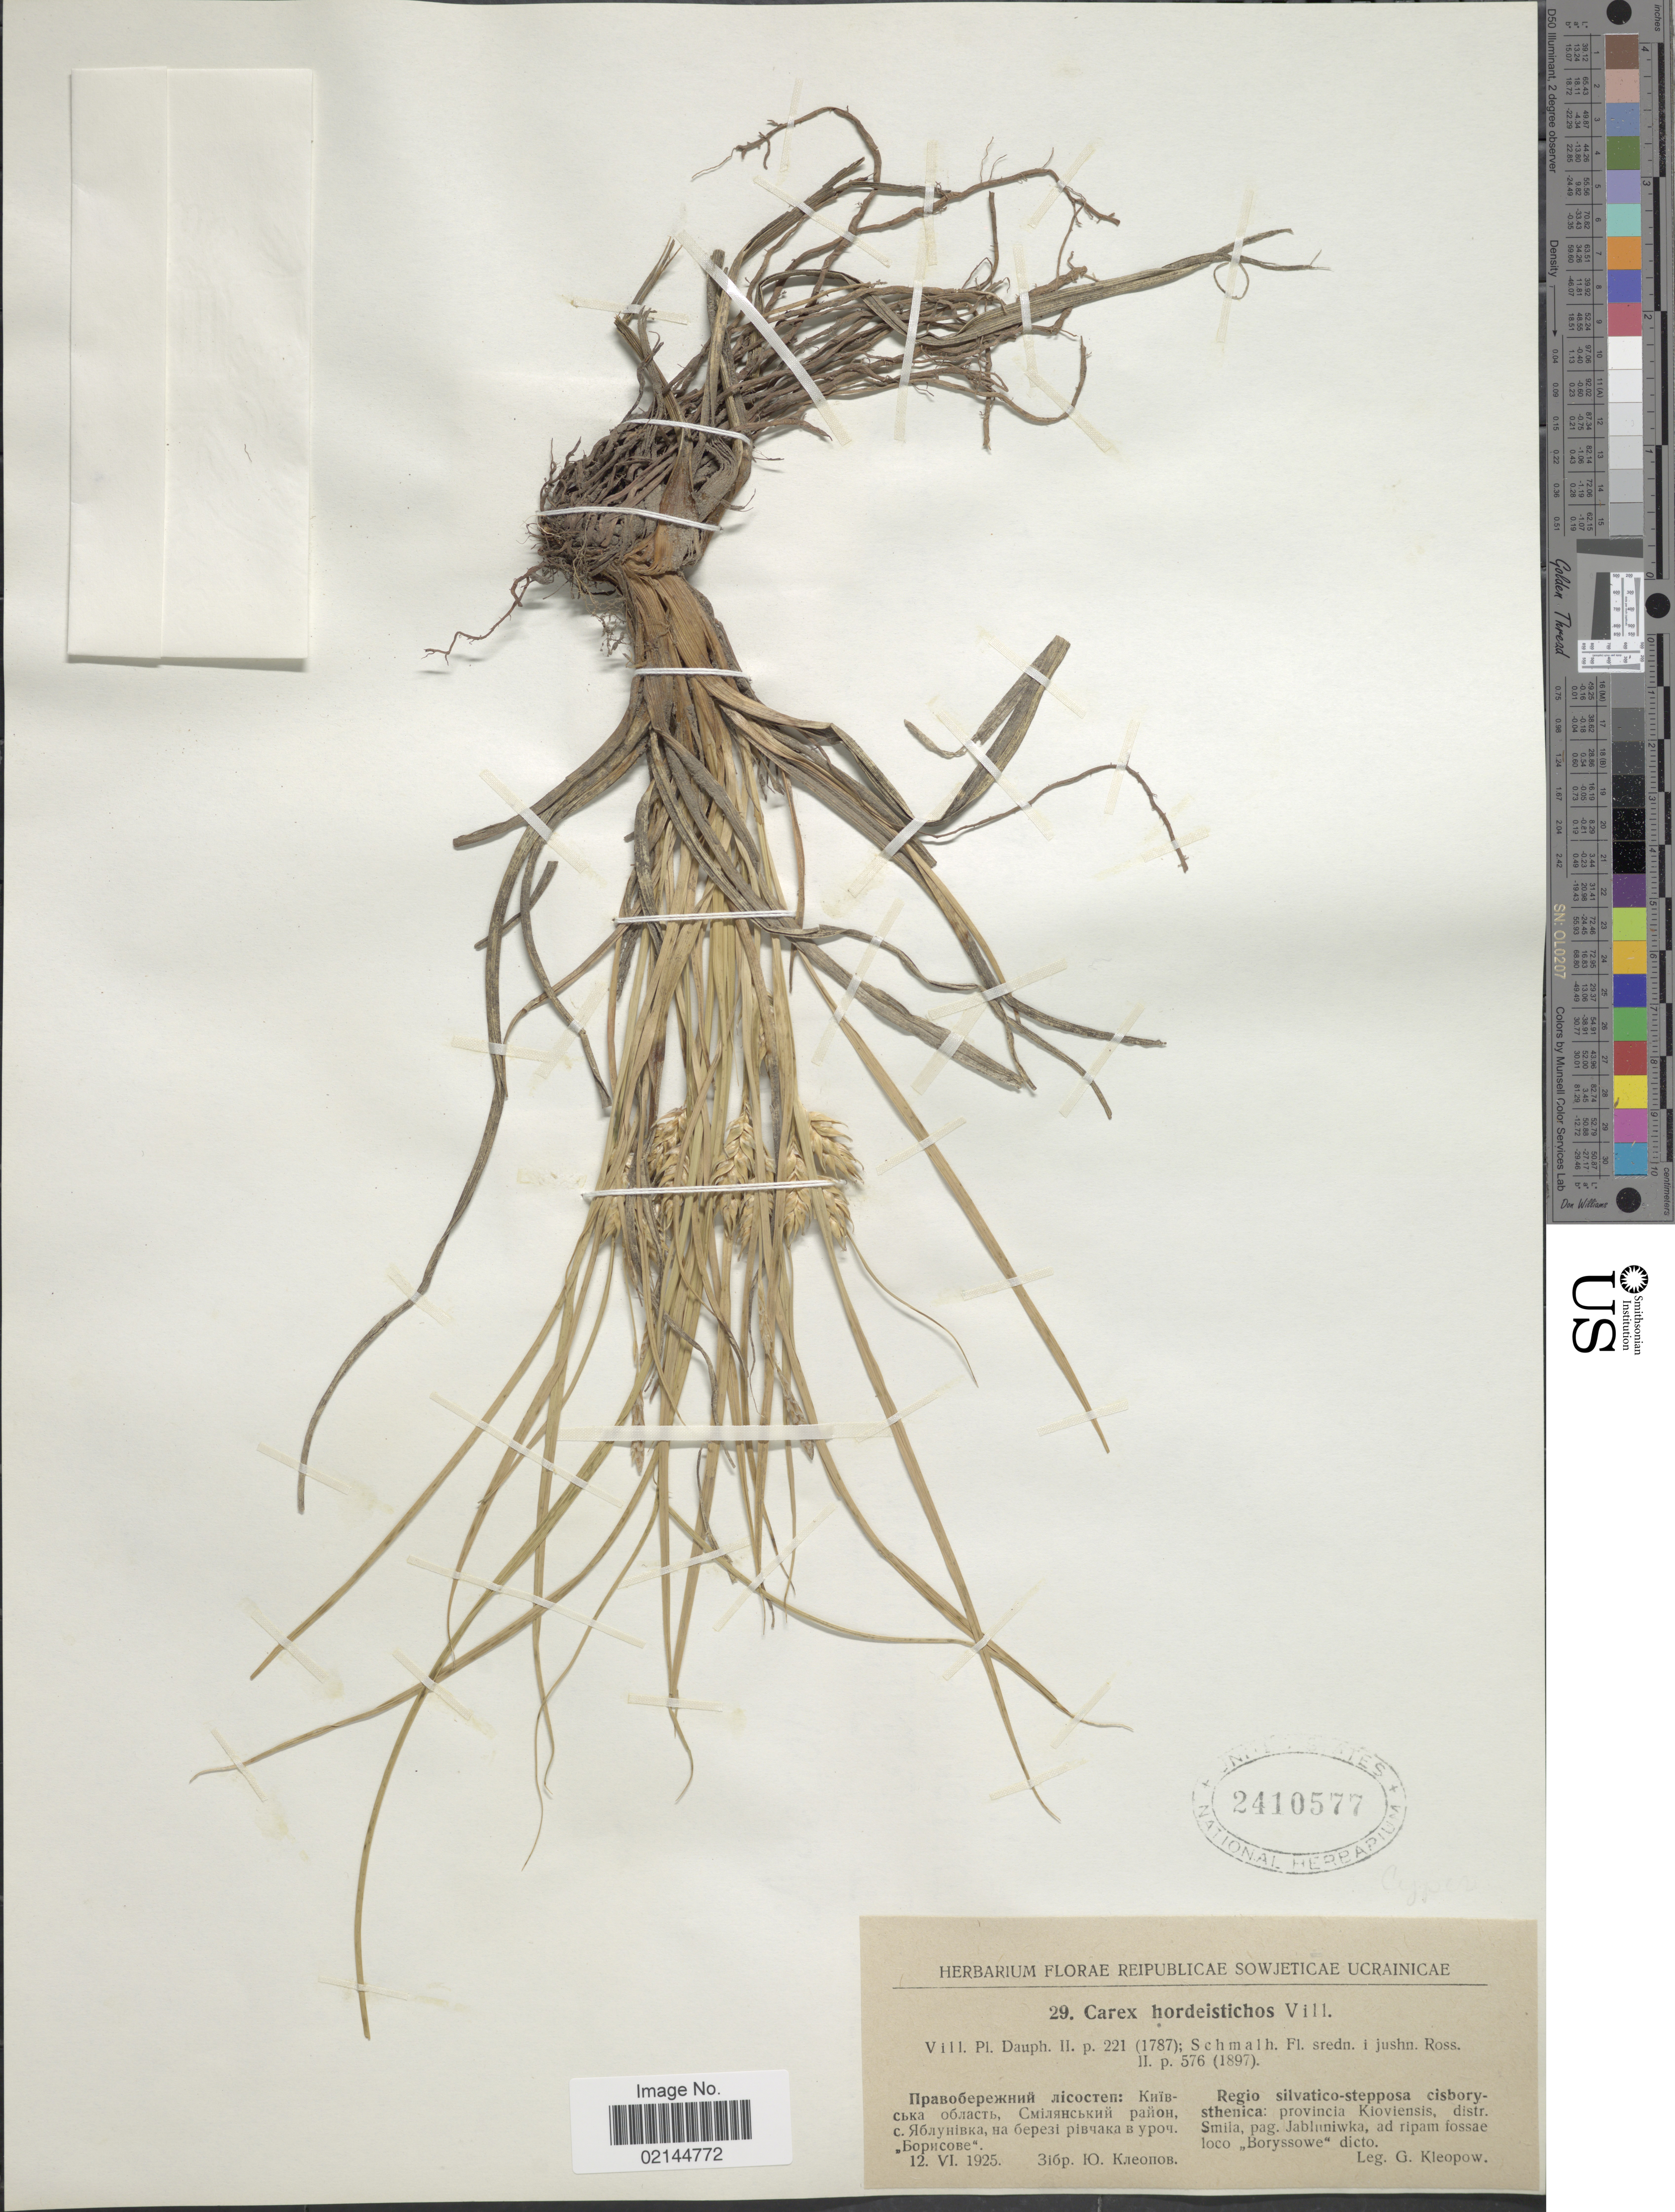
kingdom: Plantae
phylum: Tracheophyta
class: Liliopsida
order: Poales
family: Cyperaceae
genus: Carex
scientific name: Carex hordeistichos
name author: Vill.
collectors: G. Kleopow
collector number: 29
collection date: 1925-06-12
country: Ukraine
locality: Reipublicae Sowjeticae Ucrainicae. Regio silvatico-stepposa cisbory-sthenica: provincia Kioviensis, distr. Smila, pag. Jabluniwka, ad ripam fossae loco Boryssow dicto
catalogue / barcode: US 2410577